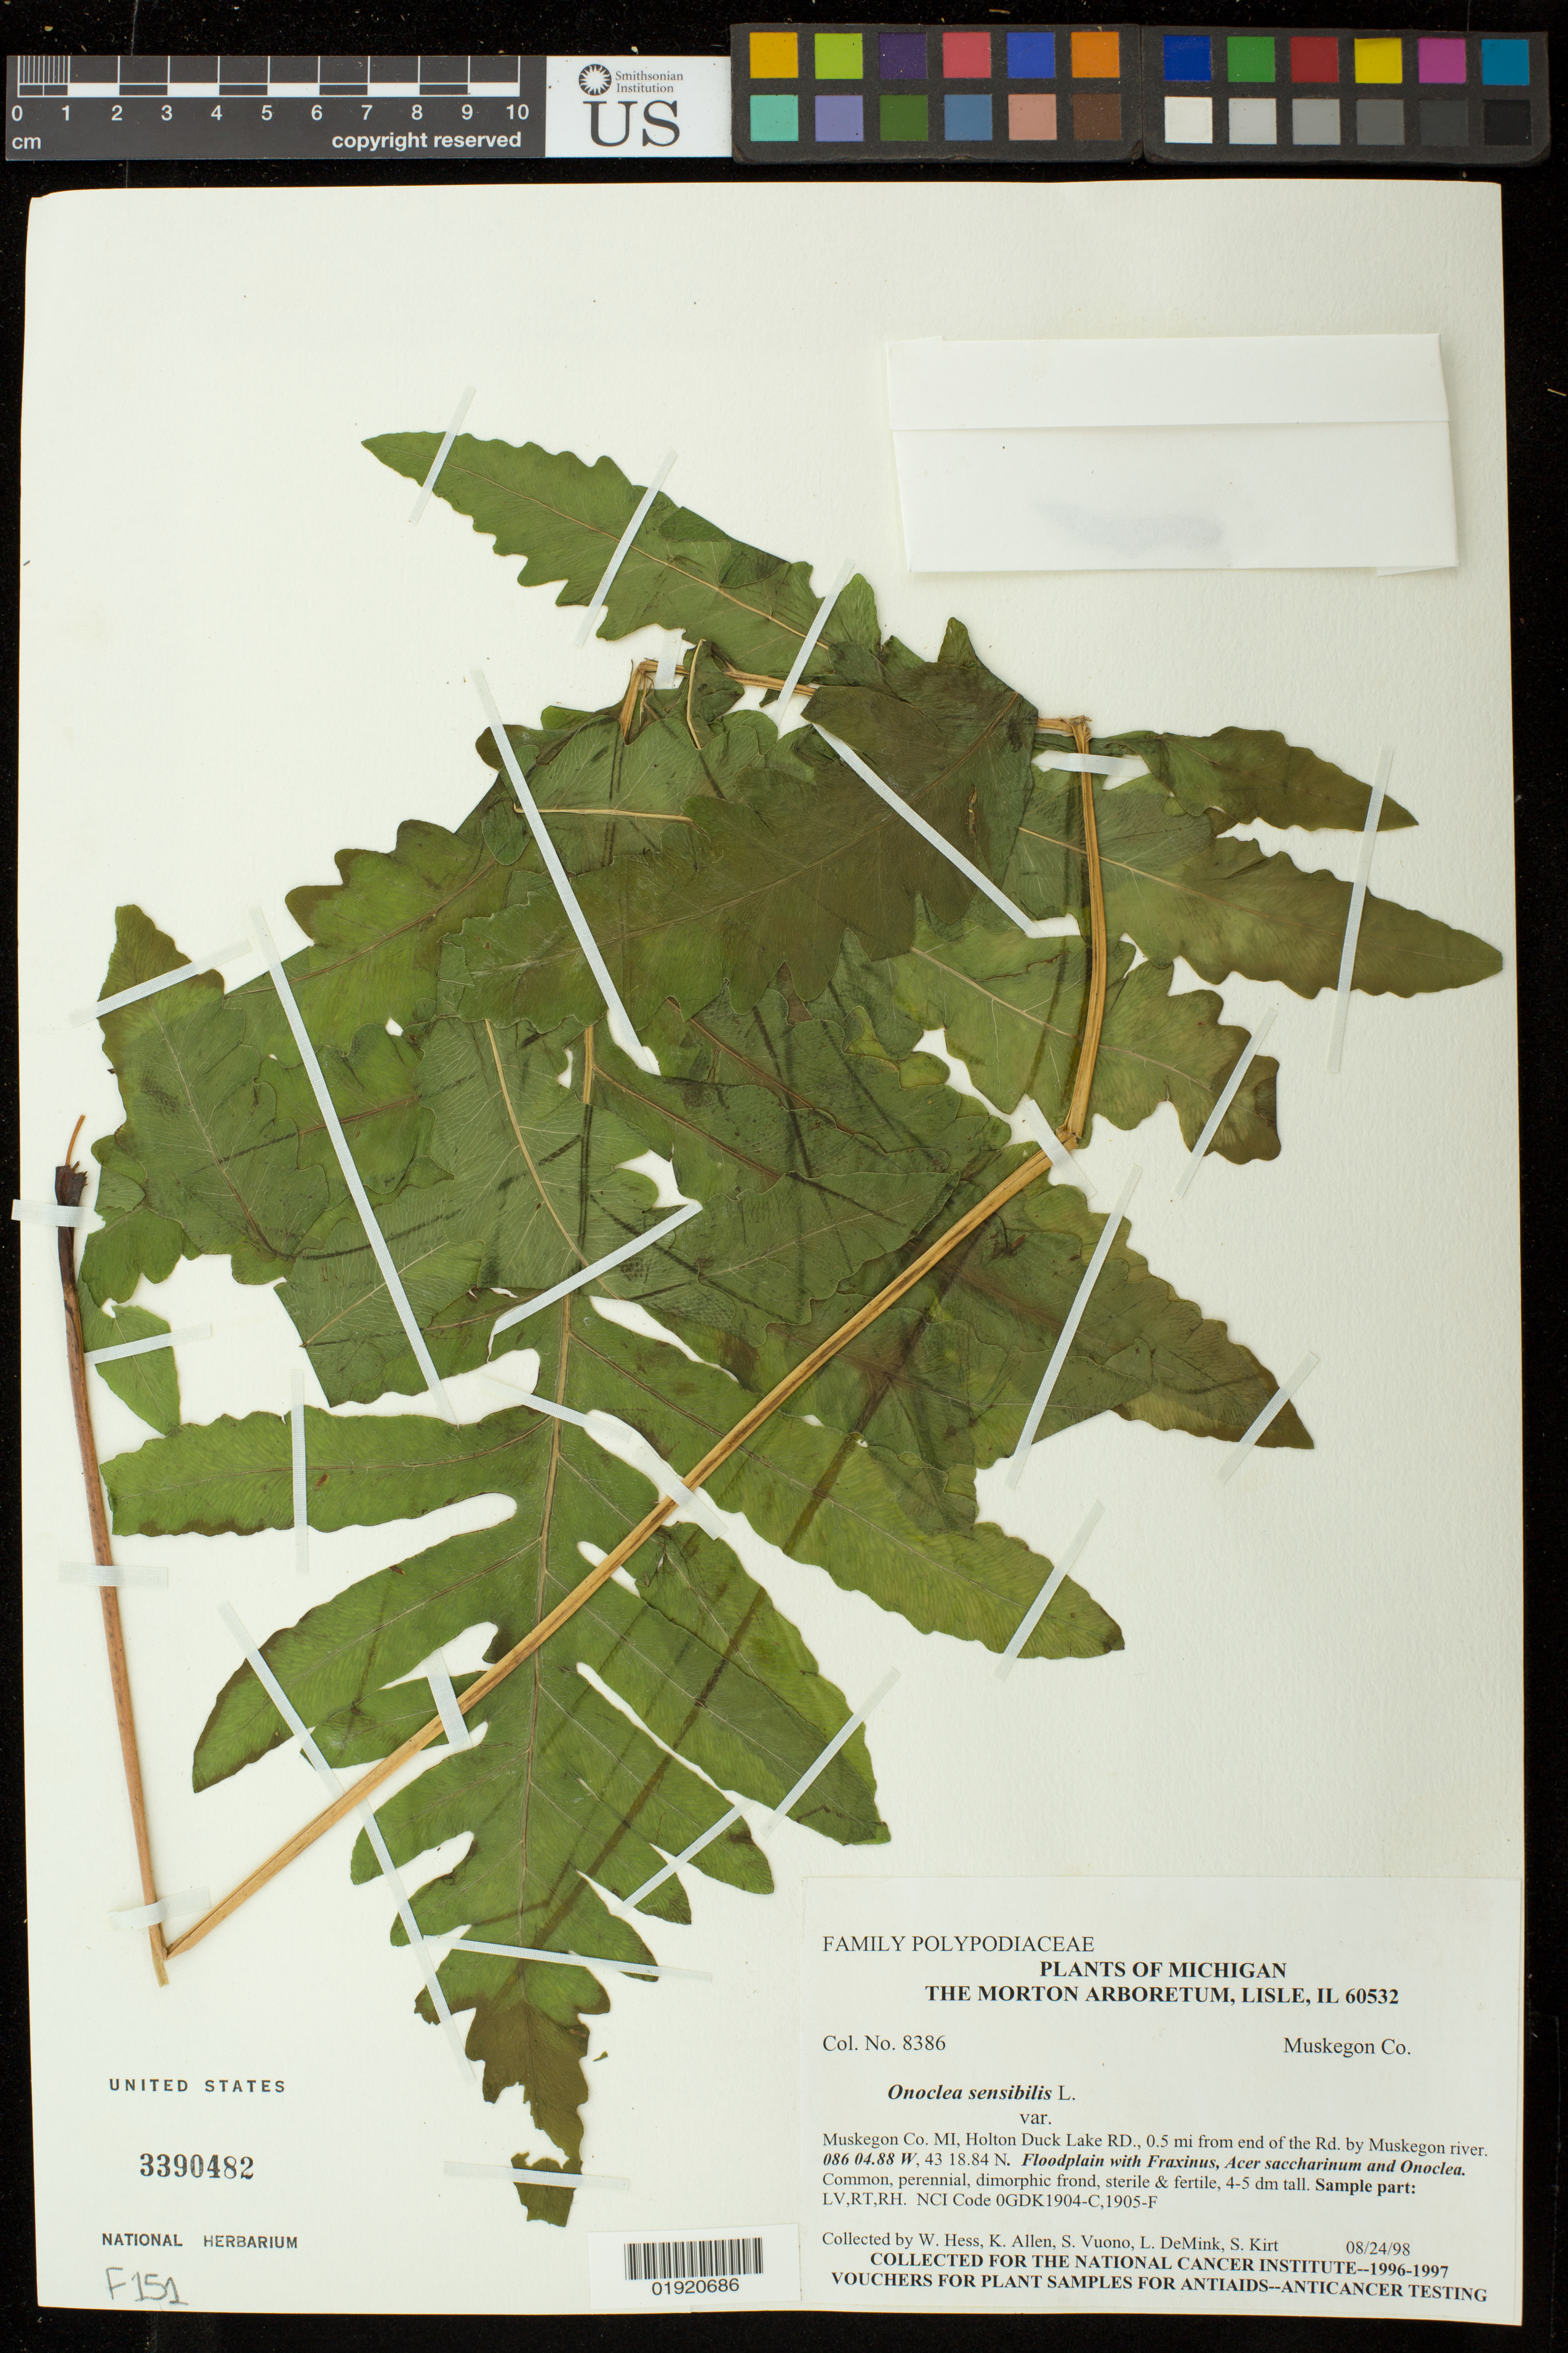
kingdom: Plantae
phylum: Tracheophyta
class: Polypodiopsida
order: Polypodiales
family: Onocleaceae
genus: Onoclea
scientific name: Onoclea sensibilis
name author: L.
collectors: W. Hess, K. Allen, S. Vuono, L. DeMink & S. Kirt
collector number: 8386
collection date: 1998-08-24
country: United States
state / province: Michigan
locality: Plants of Michigan. Muskegon Co., MI, Holton Duck Lake RD., 0.5 mi from end of the Rd. by Muskegon river.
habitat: Floodplain with Fraxinus, Acer saccharinum and Onoclea.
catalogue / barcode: US 3390482